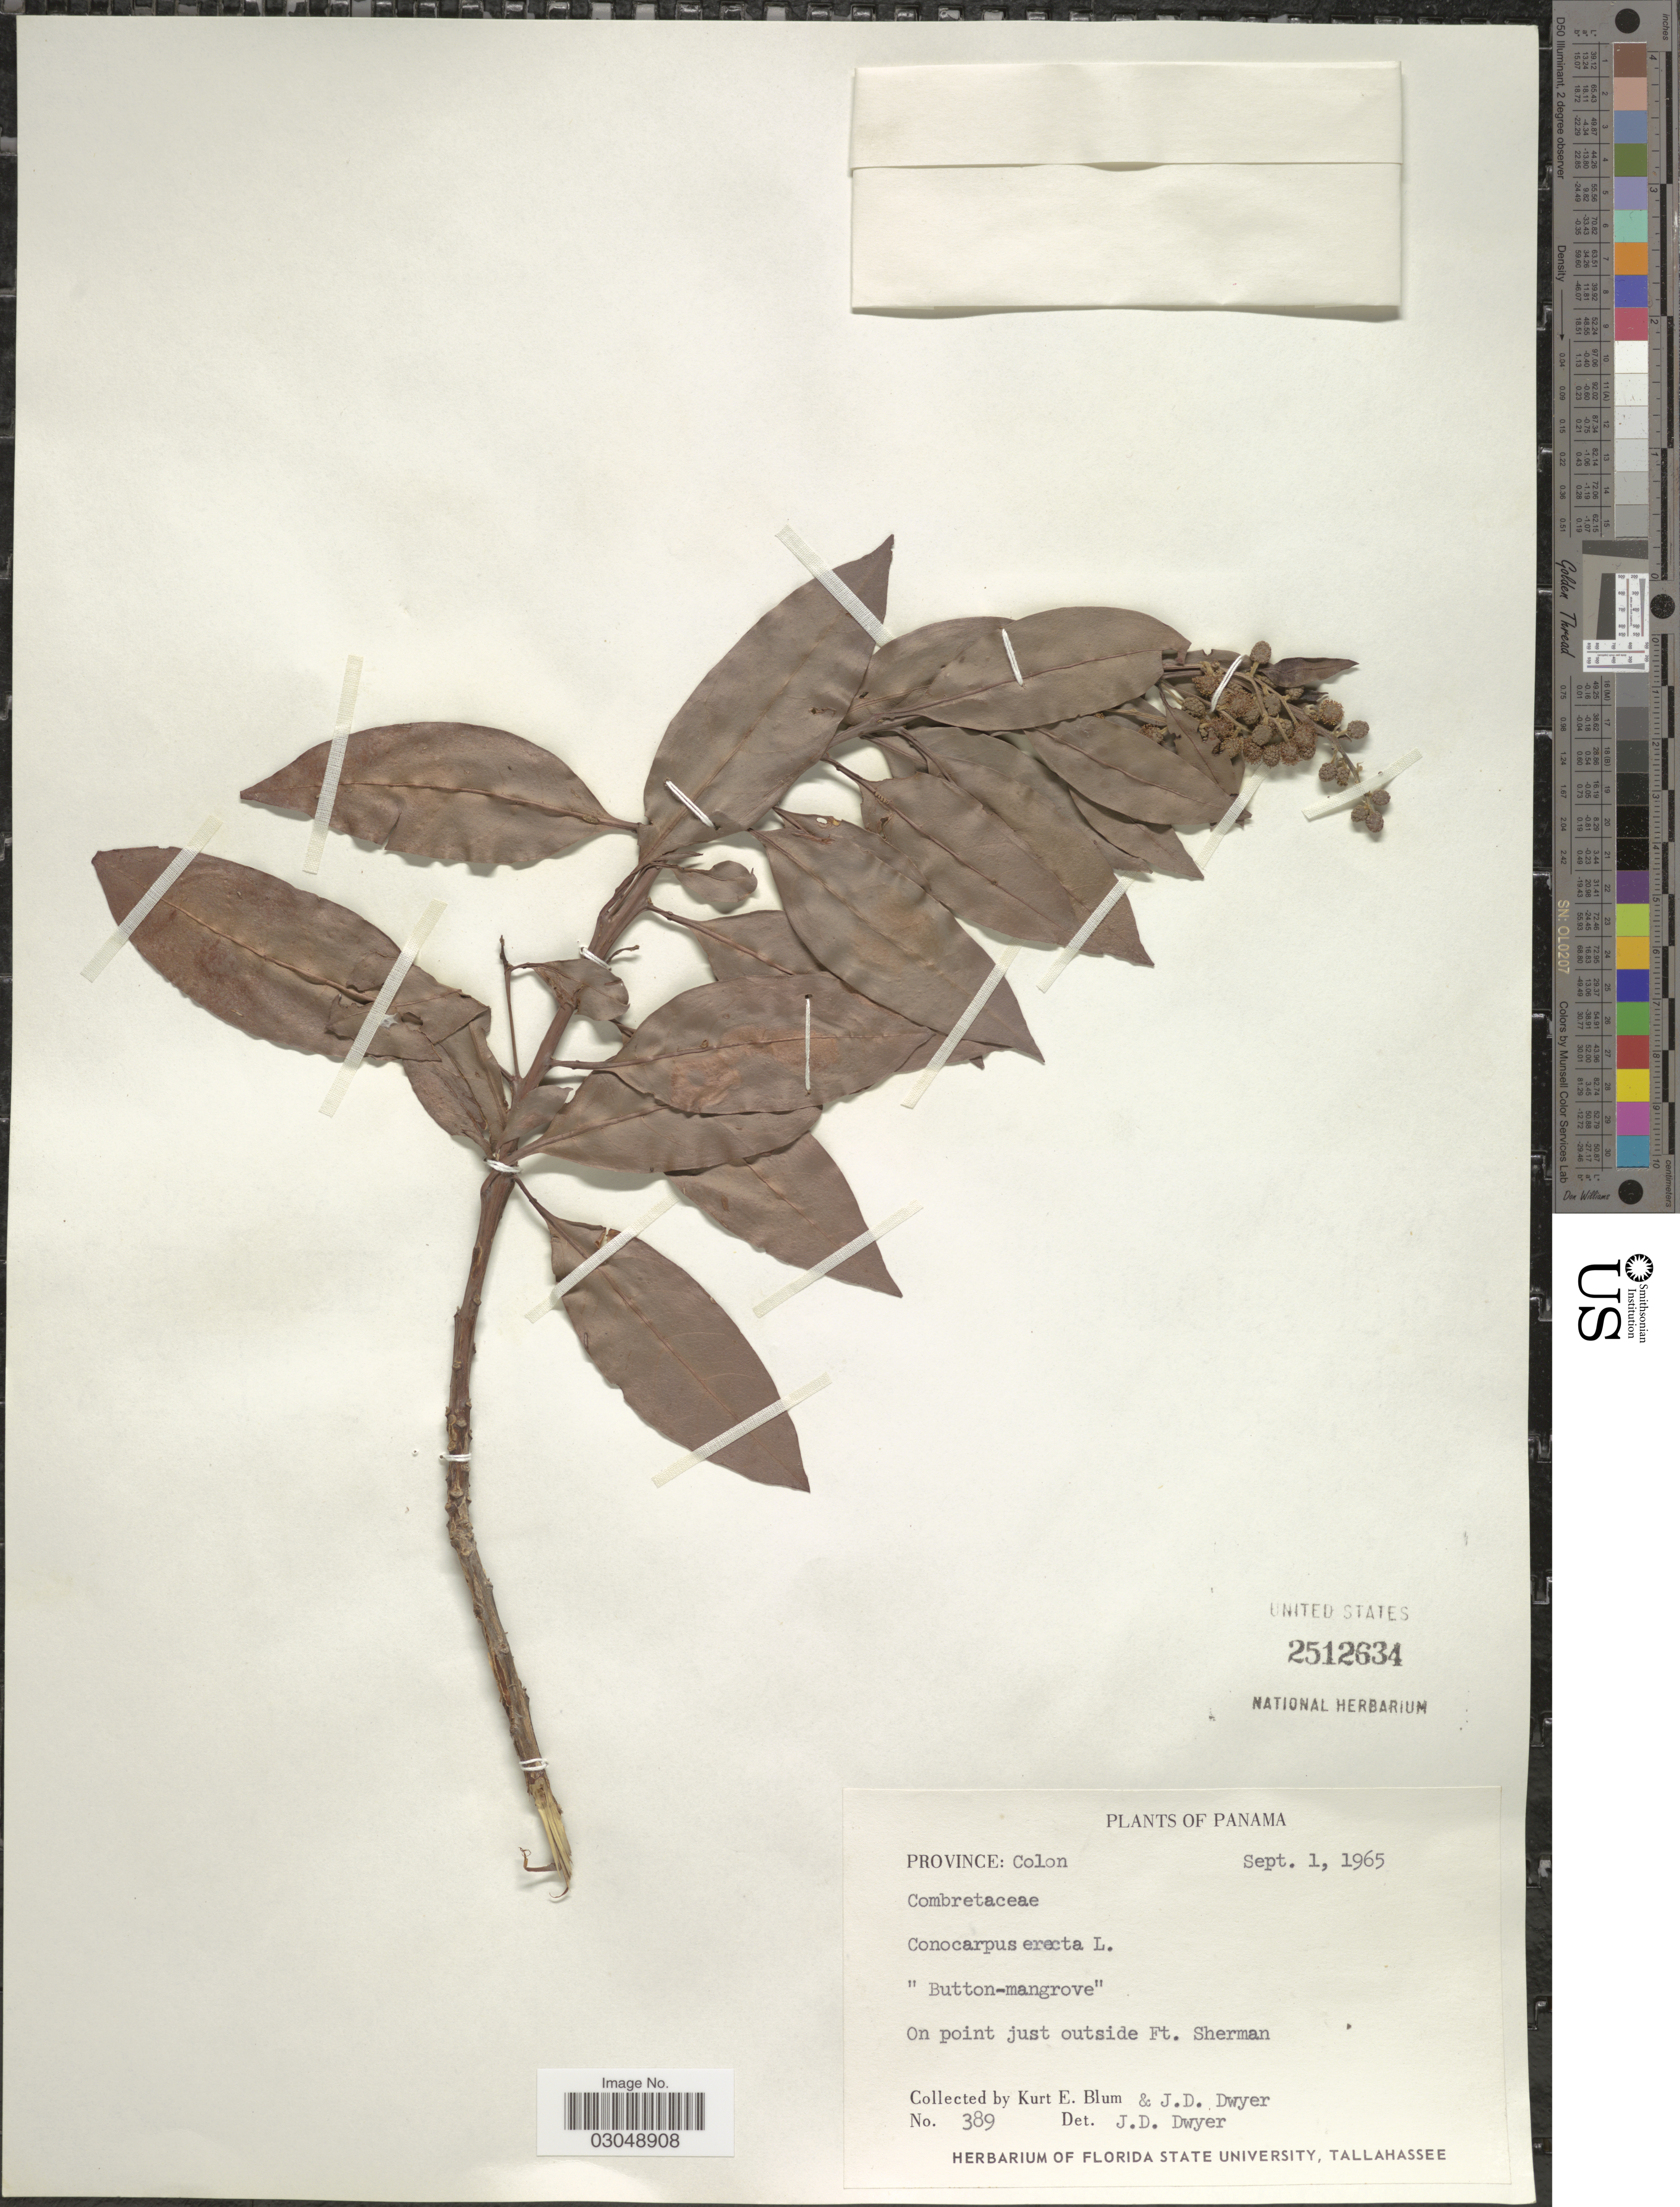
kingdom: Plantae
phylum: Tracheophyta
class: Magnoliopsida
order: Myrtales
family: Combretaceae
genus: Conocarpus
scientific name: Conocarpus erectus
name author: L.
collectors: K. E. Blum & J. D. Dwyer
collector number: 389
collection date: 1965-09-01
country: Panama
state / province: Colón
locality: On point just outside Ft. Sherman.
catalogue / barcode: US 2512634